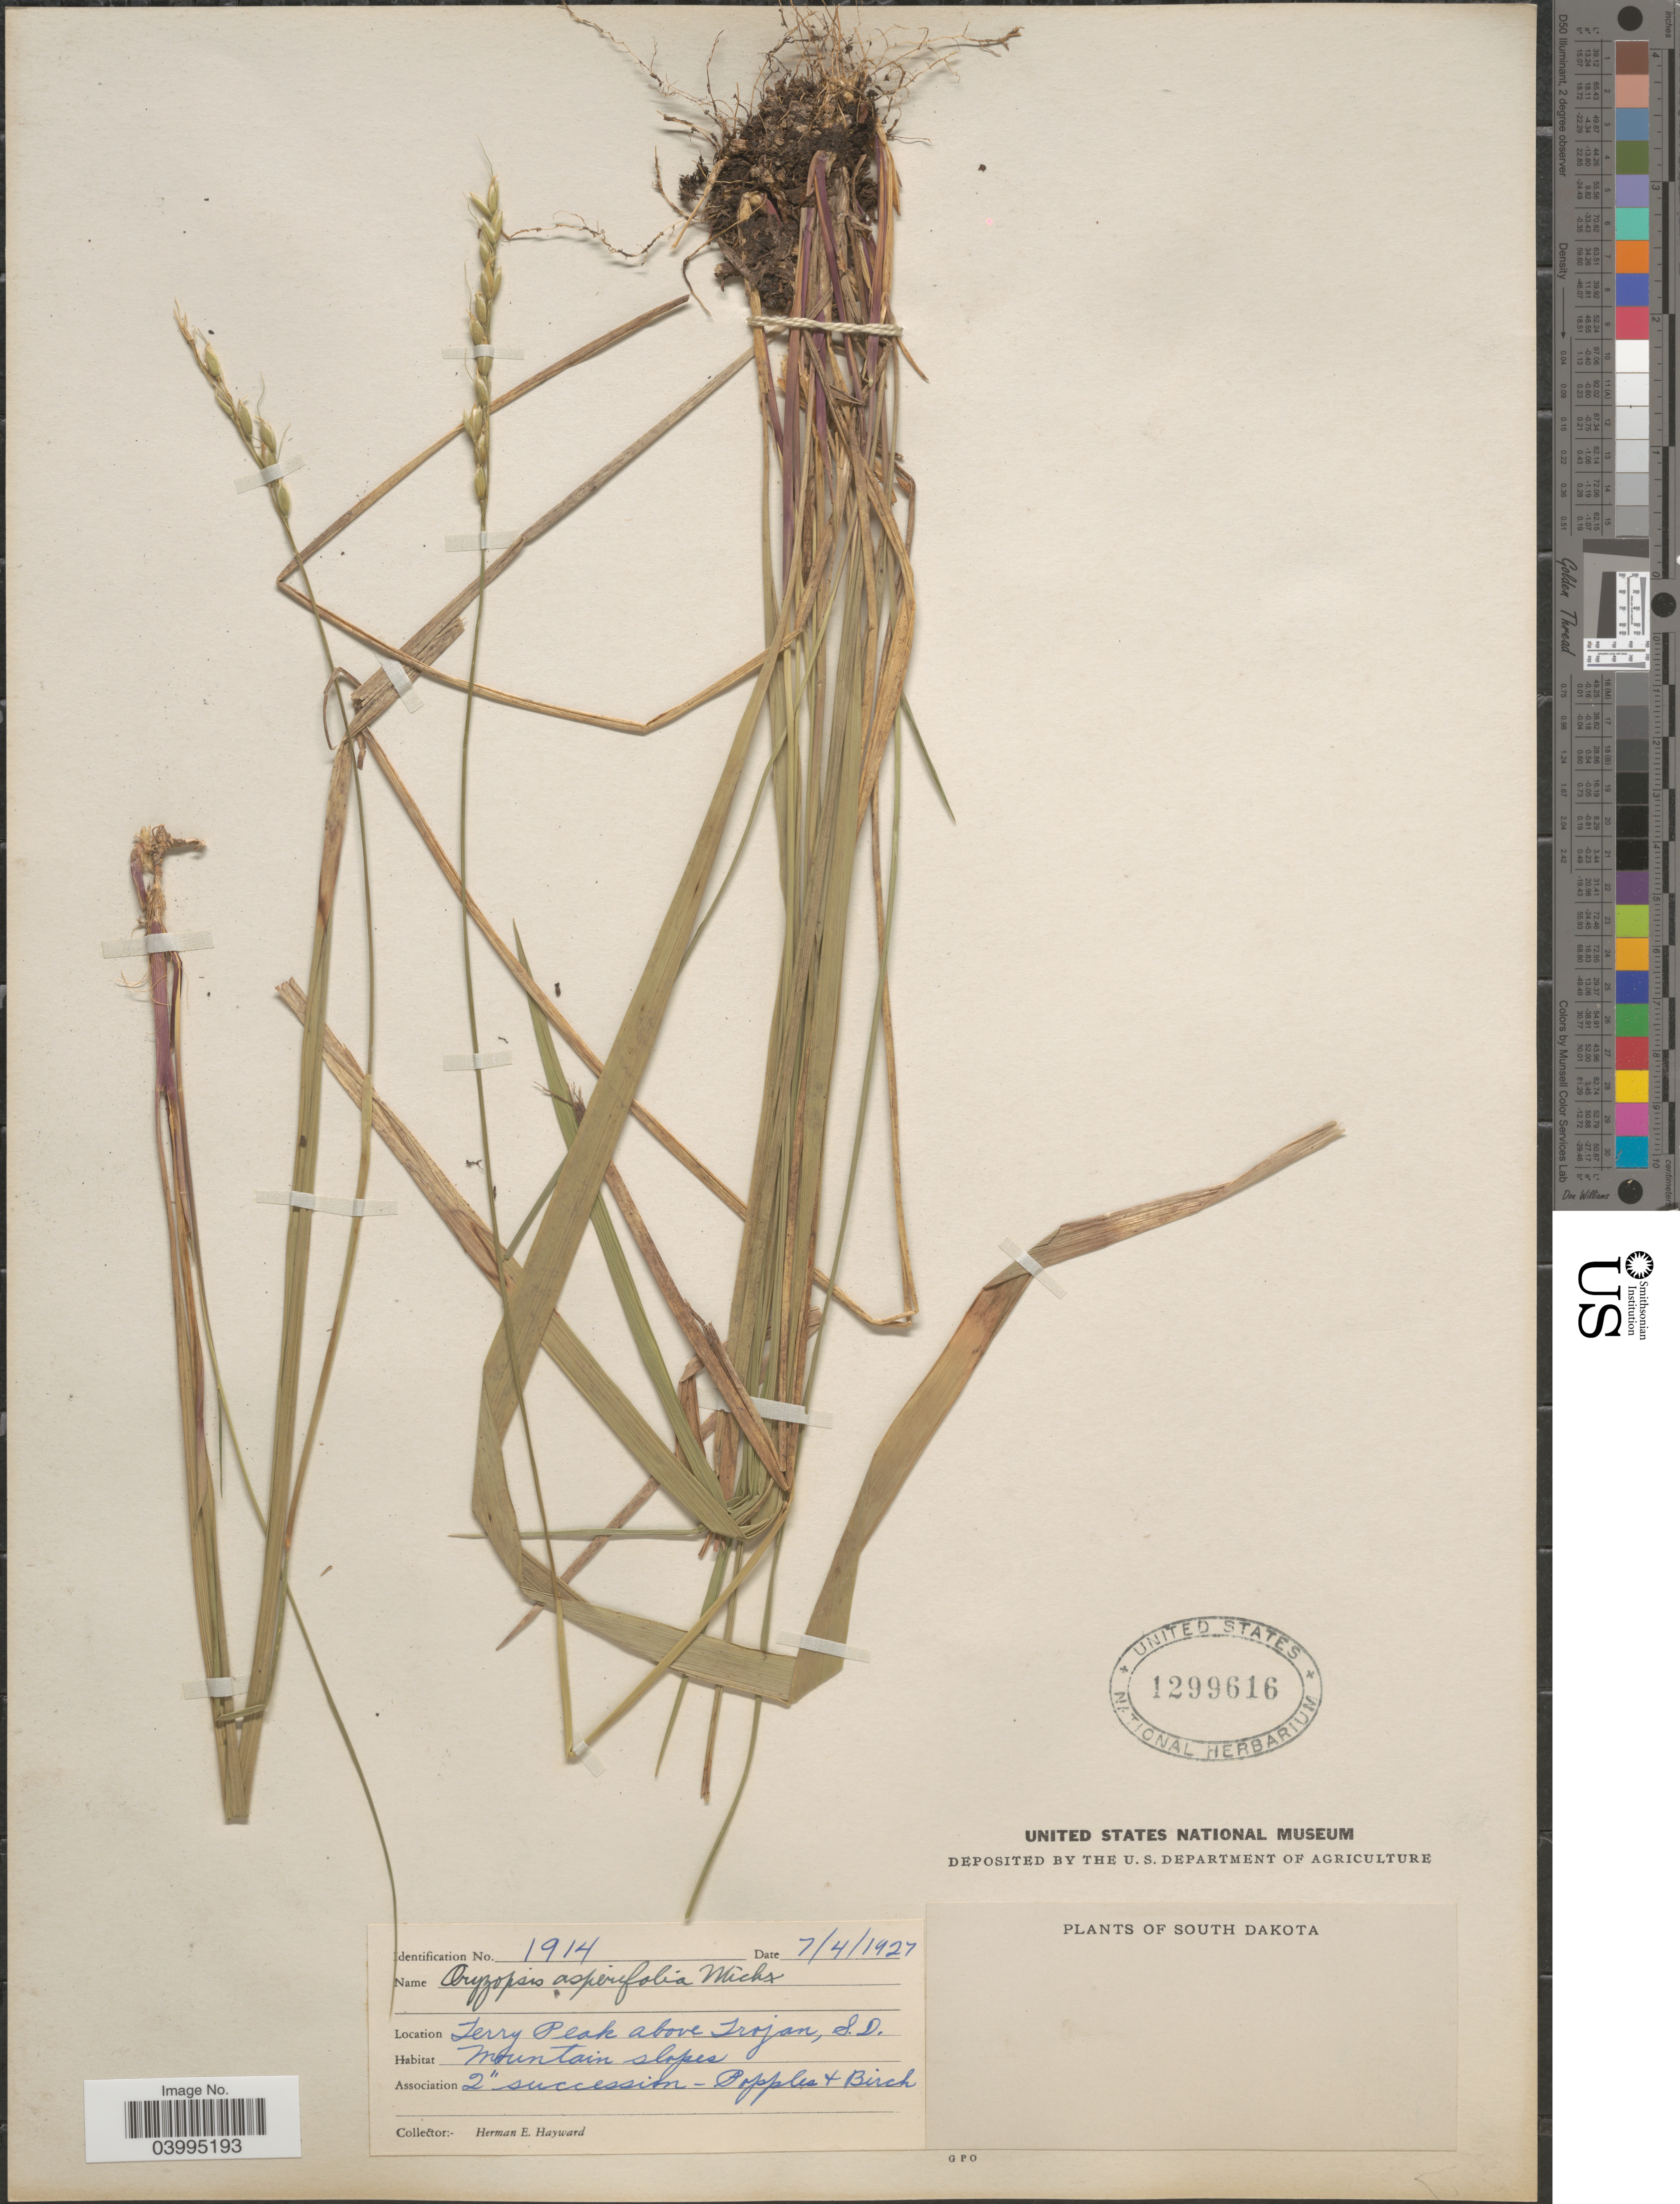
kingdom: Plantae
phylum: Tracheophyta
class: Liliopsida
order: Poales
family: Poaceae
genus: Oryzopsis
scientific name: Oryzopsis asperifolia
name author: Michx.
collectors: H. Hayward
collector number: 1914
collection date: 1927-07-04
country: United States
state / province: South Dakota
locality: Terry Peak above Trojan. Mountain slopes.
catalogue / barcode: US 1299616